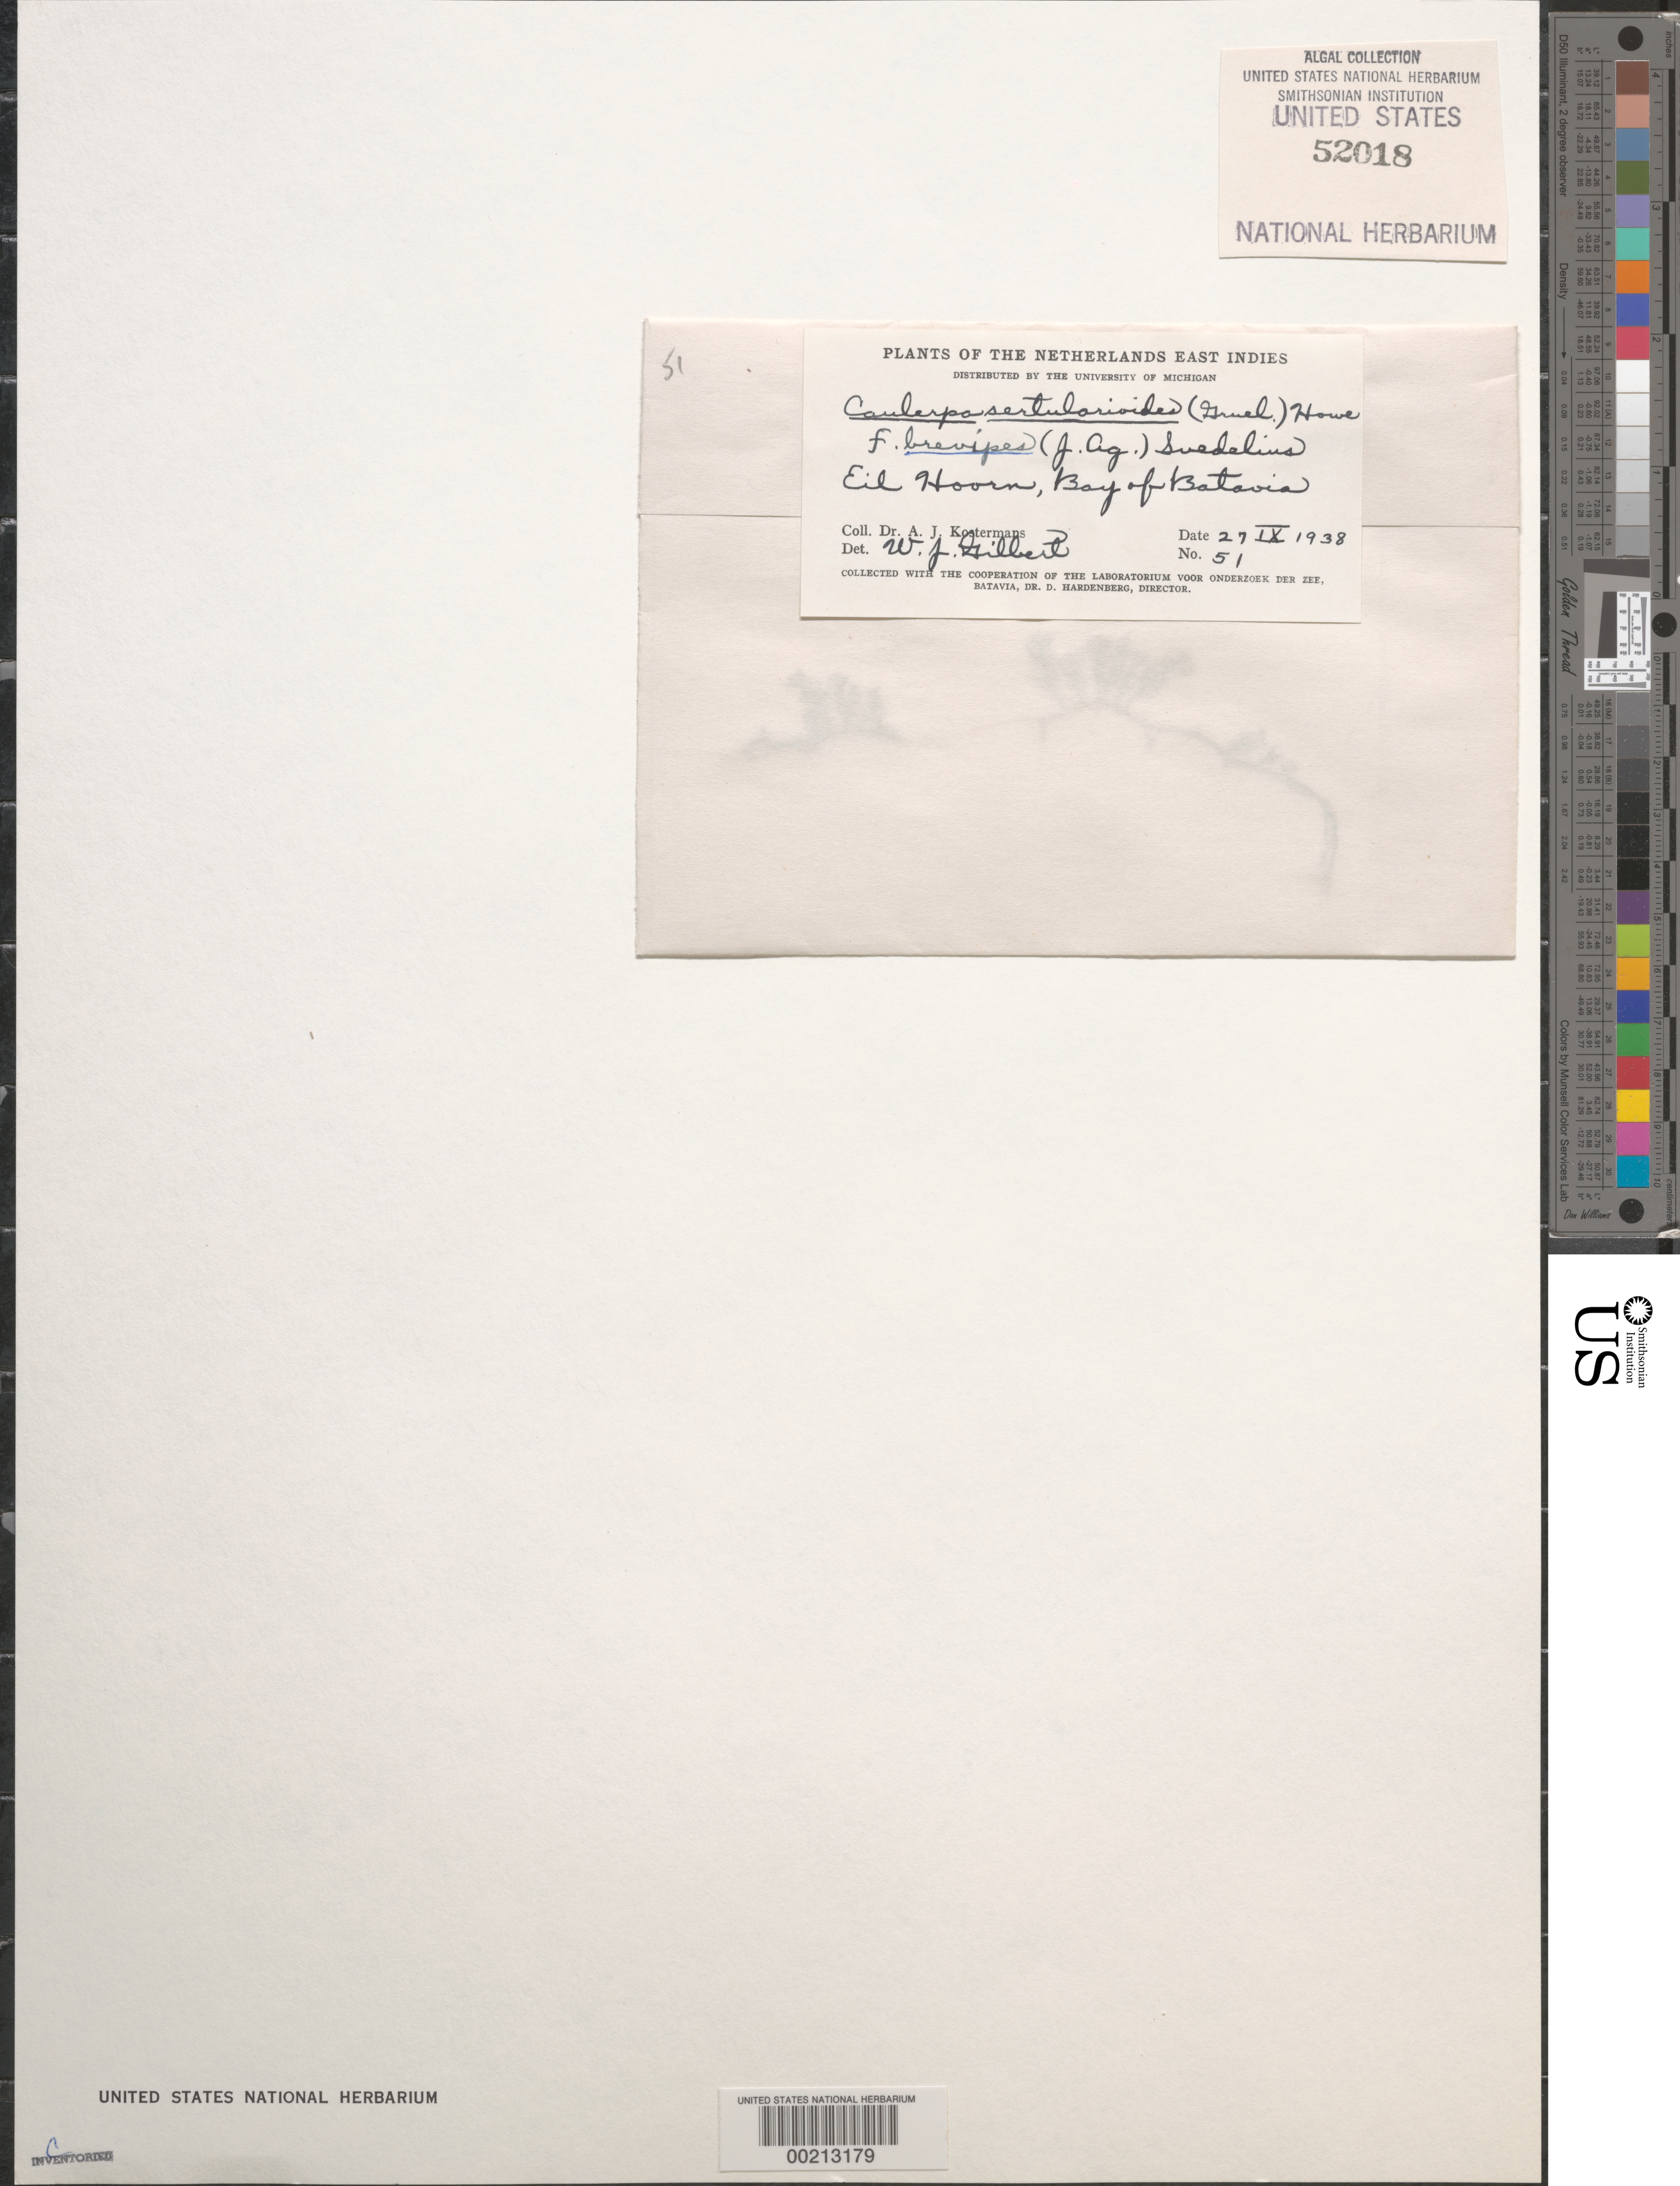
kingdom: Plantae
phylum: Chlorophyta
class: Ulvophyceae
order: Bryopsidales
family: Caulerpaceae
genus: Caulerpa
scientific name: Caulerpa sertularioides f. brevipes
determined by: Gilbert, W. J.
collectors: A. J. G. Kostermans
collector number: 51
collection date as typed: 27 Sep 1938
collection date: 1938-09-27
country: Indonesia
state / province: Java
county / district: Jawa Barat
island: Java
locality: Djakarta bay (bay of batavia), eil. hoorn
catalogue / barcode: US 52018